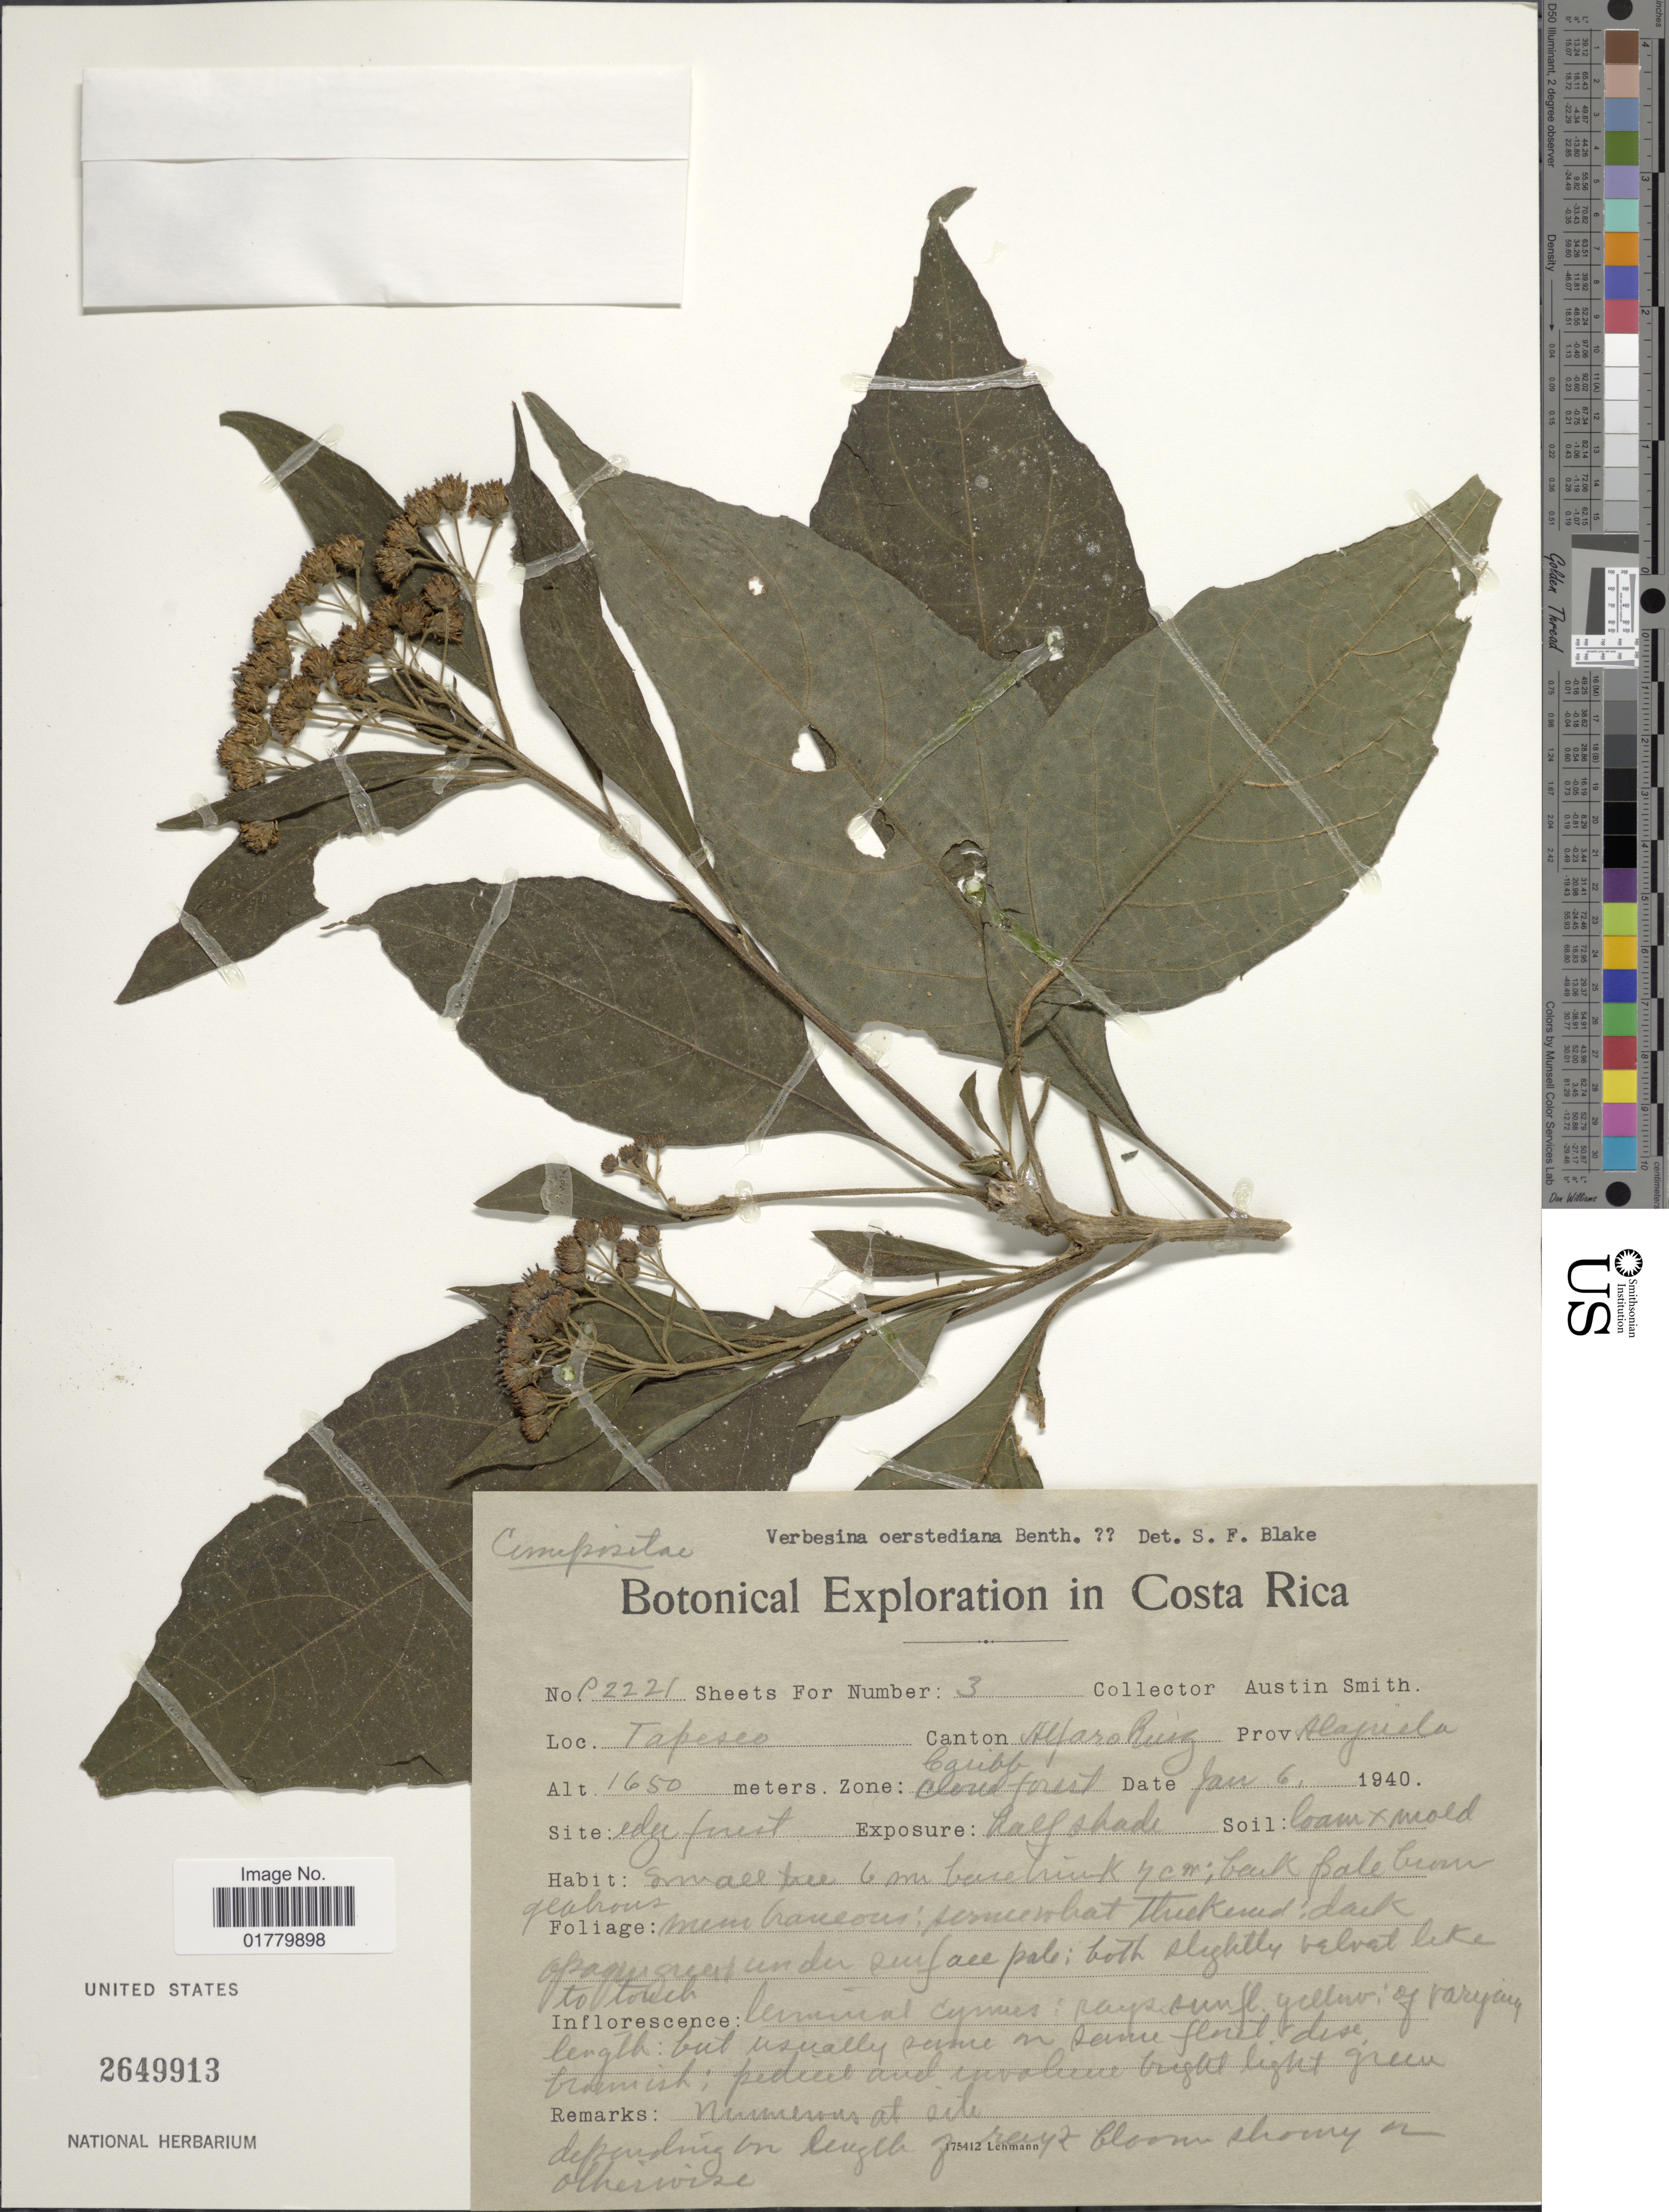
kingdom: Plantae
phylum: Tracheophyta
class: Magnoliopsida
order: Asterales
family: Asteraceae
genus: Verbesina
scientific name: Verbesina oerstediana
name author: Benth. in Oerst.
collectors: Aust P. Smith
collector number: P2221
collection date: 1940-01-06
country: Costa Rica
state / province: Alajuela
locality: Canton Alfaro Ruiz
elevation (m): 1650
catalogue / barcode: US 2649913